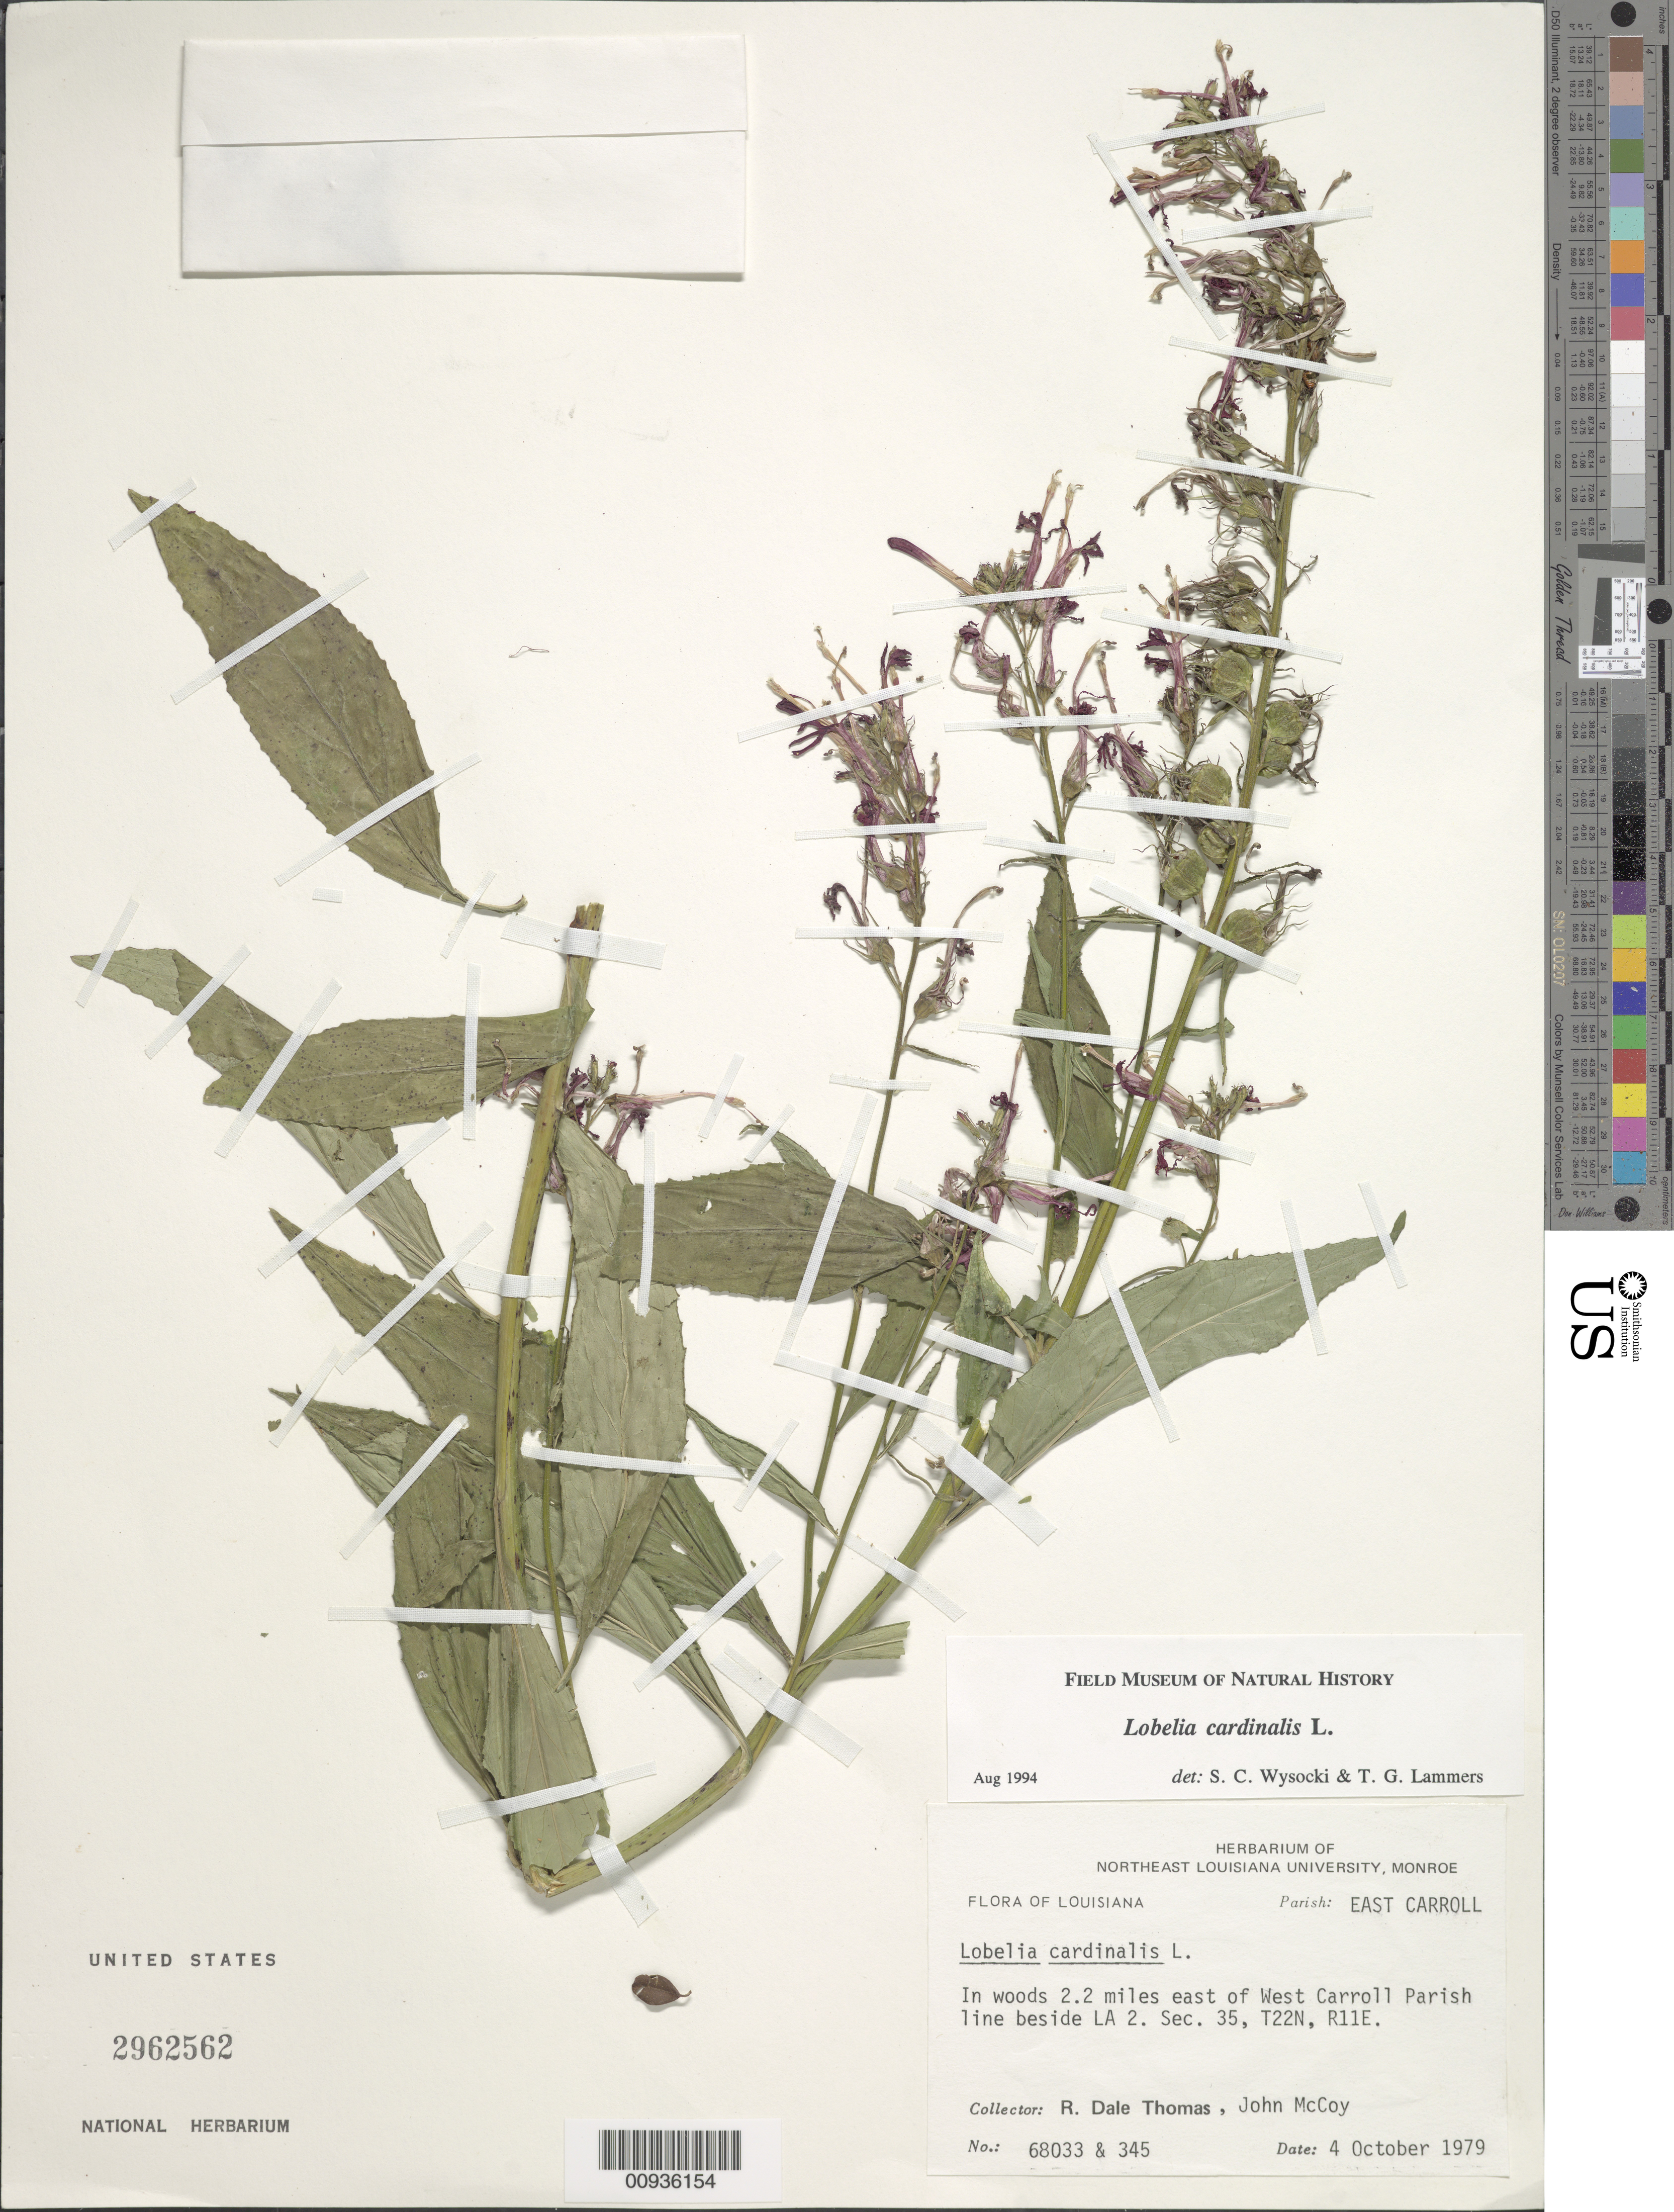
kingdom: Plantae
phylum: Tracheophyta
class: Magnoliopsida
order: Asterales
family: Campanulaceae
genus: Lobelia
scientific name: Lobelia cardinalis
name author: L.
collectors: R. Thomas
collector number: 68033 & 345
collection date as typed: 4 October 1979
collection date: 1979-10-04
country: United States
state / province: Louisiana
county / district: East Carroll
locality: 2.2 miles east of west Carroll Parish line beside LA 2. Sec. 35, T22N, R11E.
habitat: in woods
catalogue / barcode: US 2962562